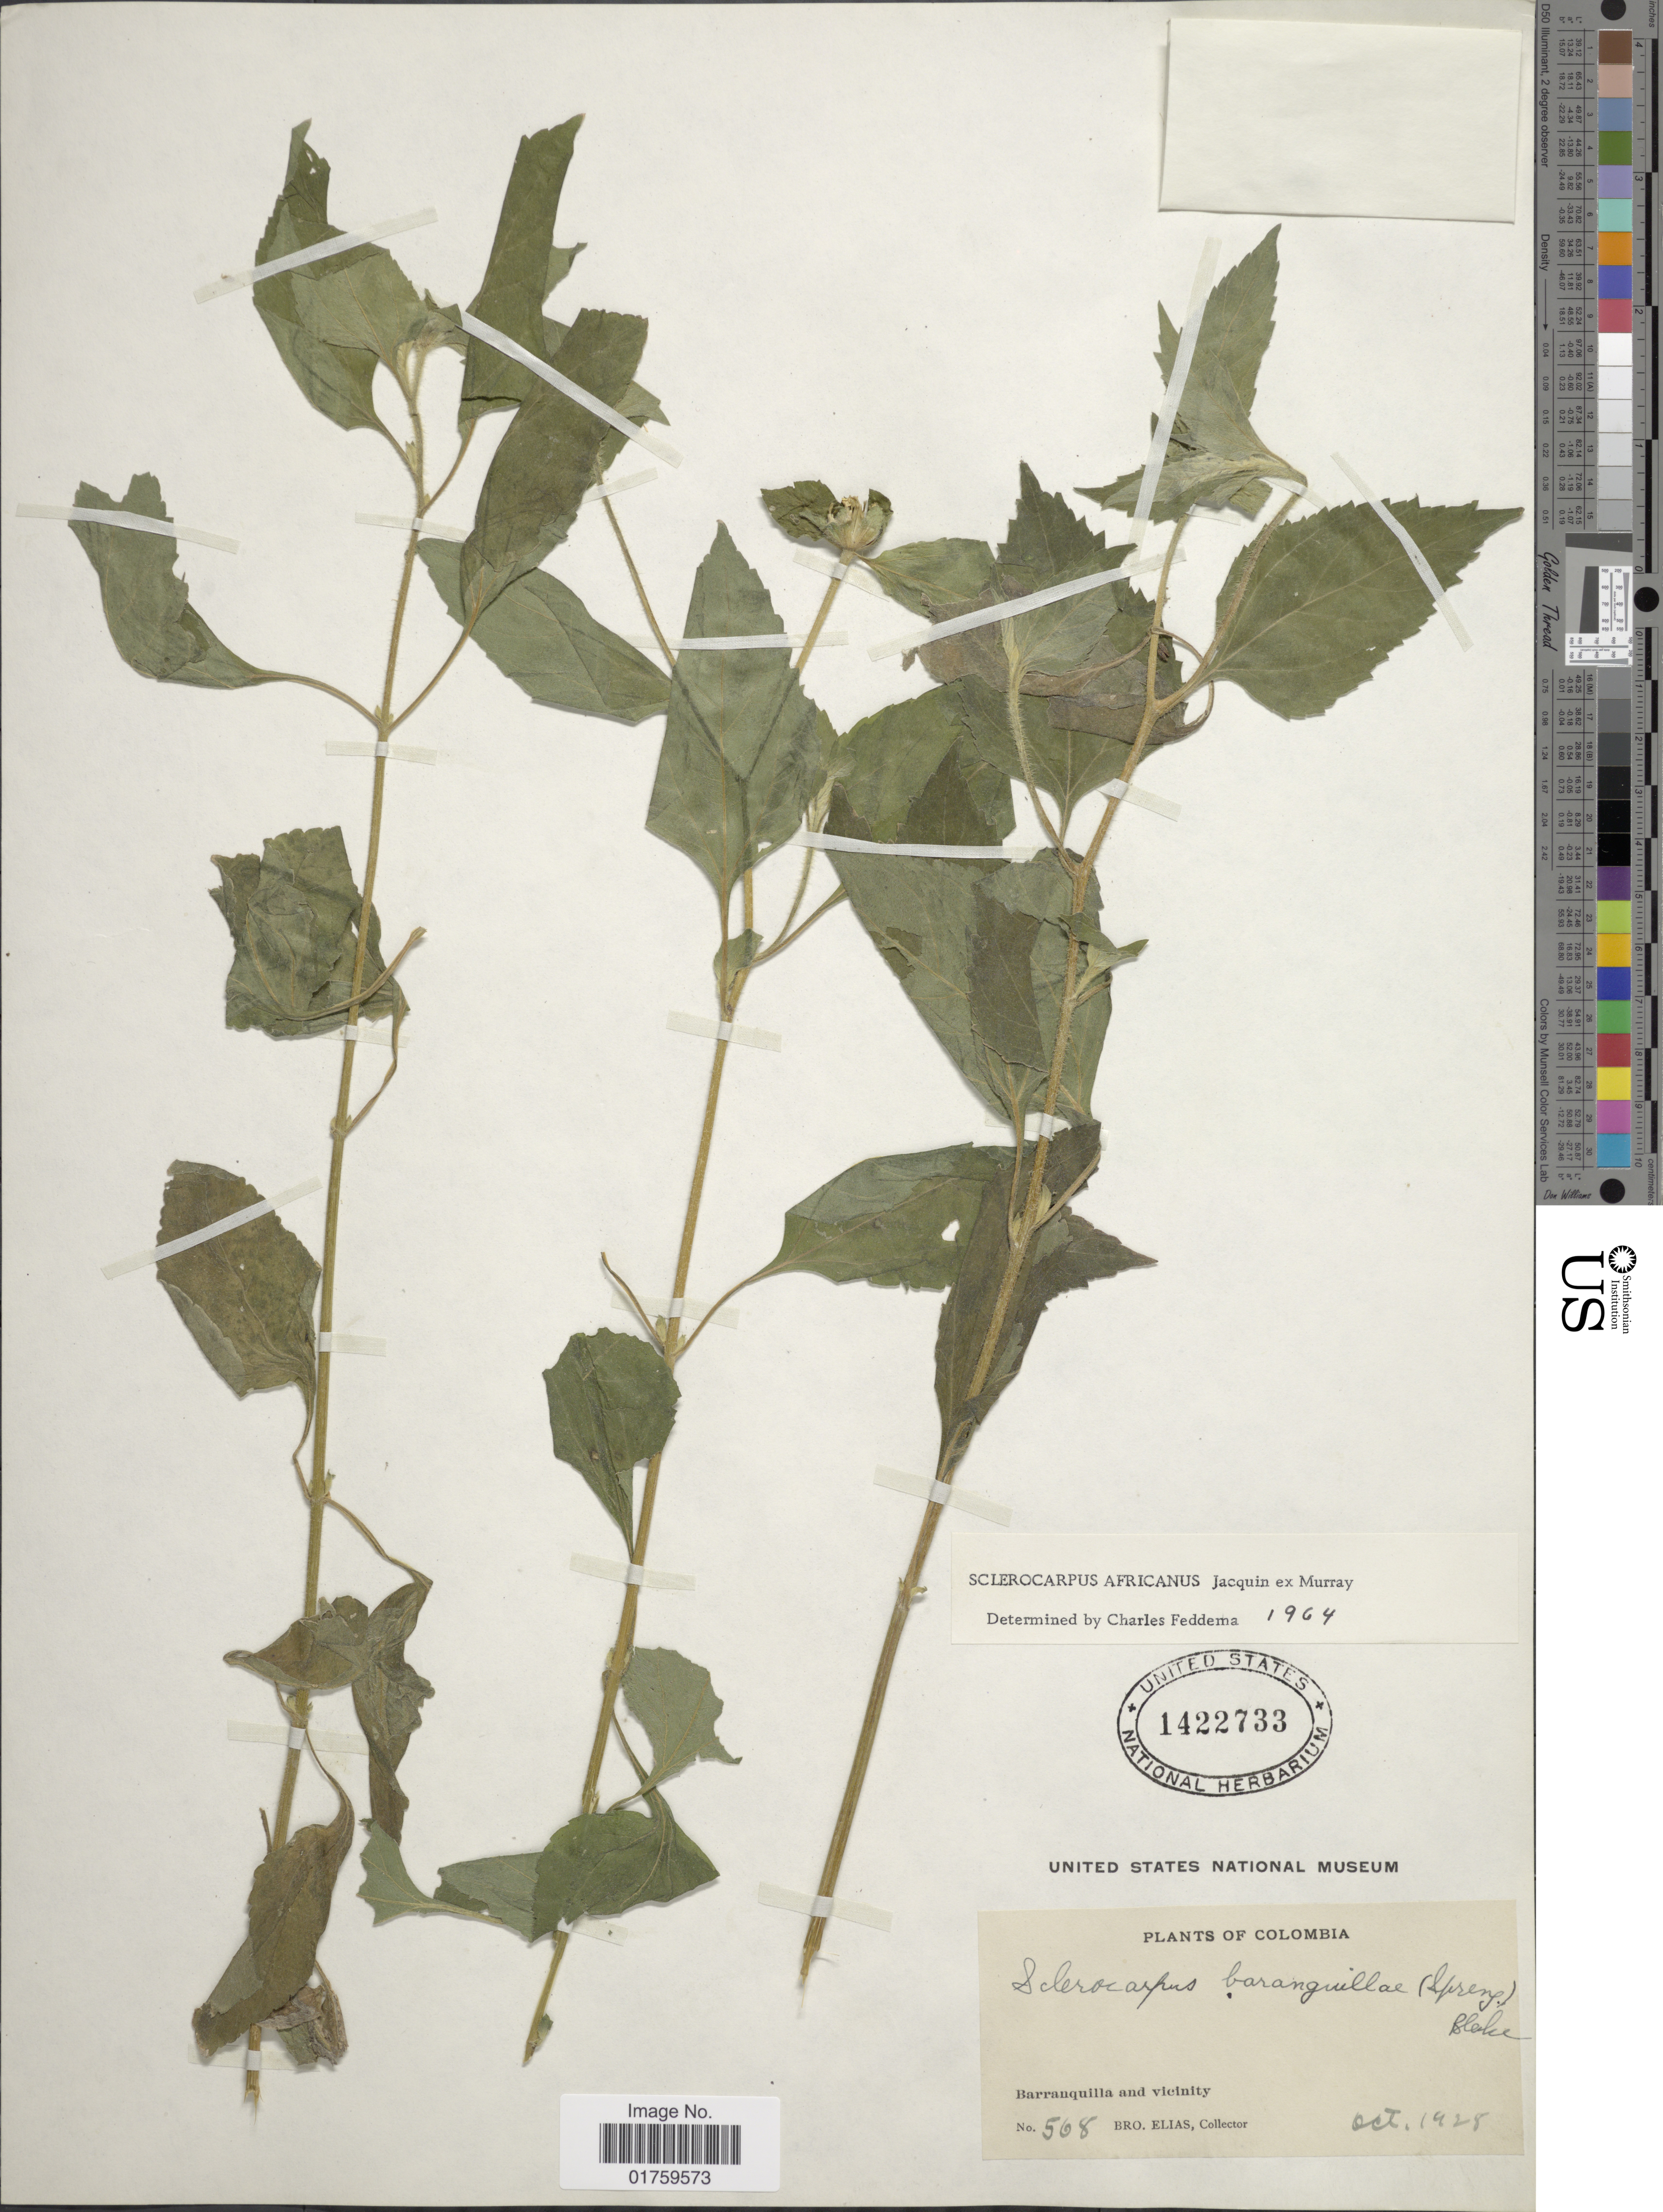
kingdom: Plantae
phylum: Tracheophyta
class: Magnoliopsida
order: Asterales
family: Asteraceae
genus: Sclerocarpus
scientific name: Sclerocarpus africanus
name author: Jacq.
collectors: Bro. Elias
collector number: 568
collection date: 1928-10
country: Colombia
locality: Barranquilla and vicinity.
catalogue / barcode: US 1422733